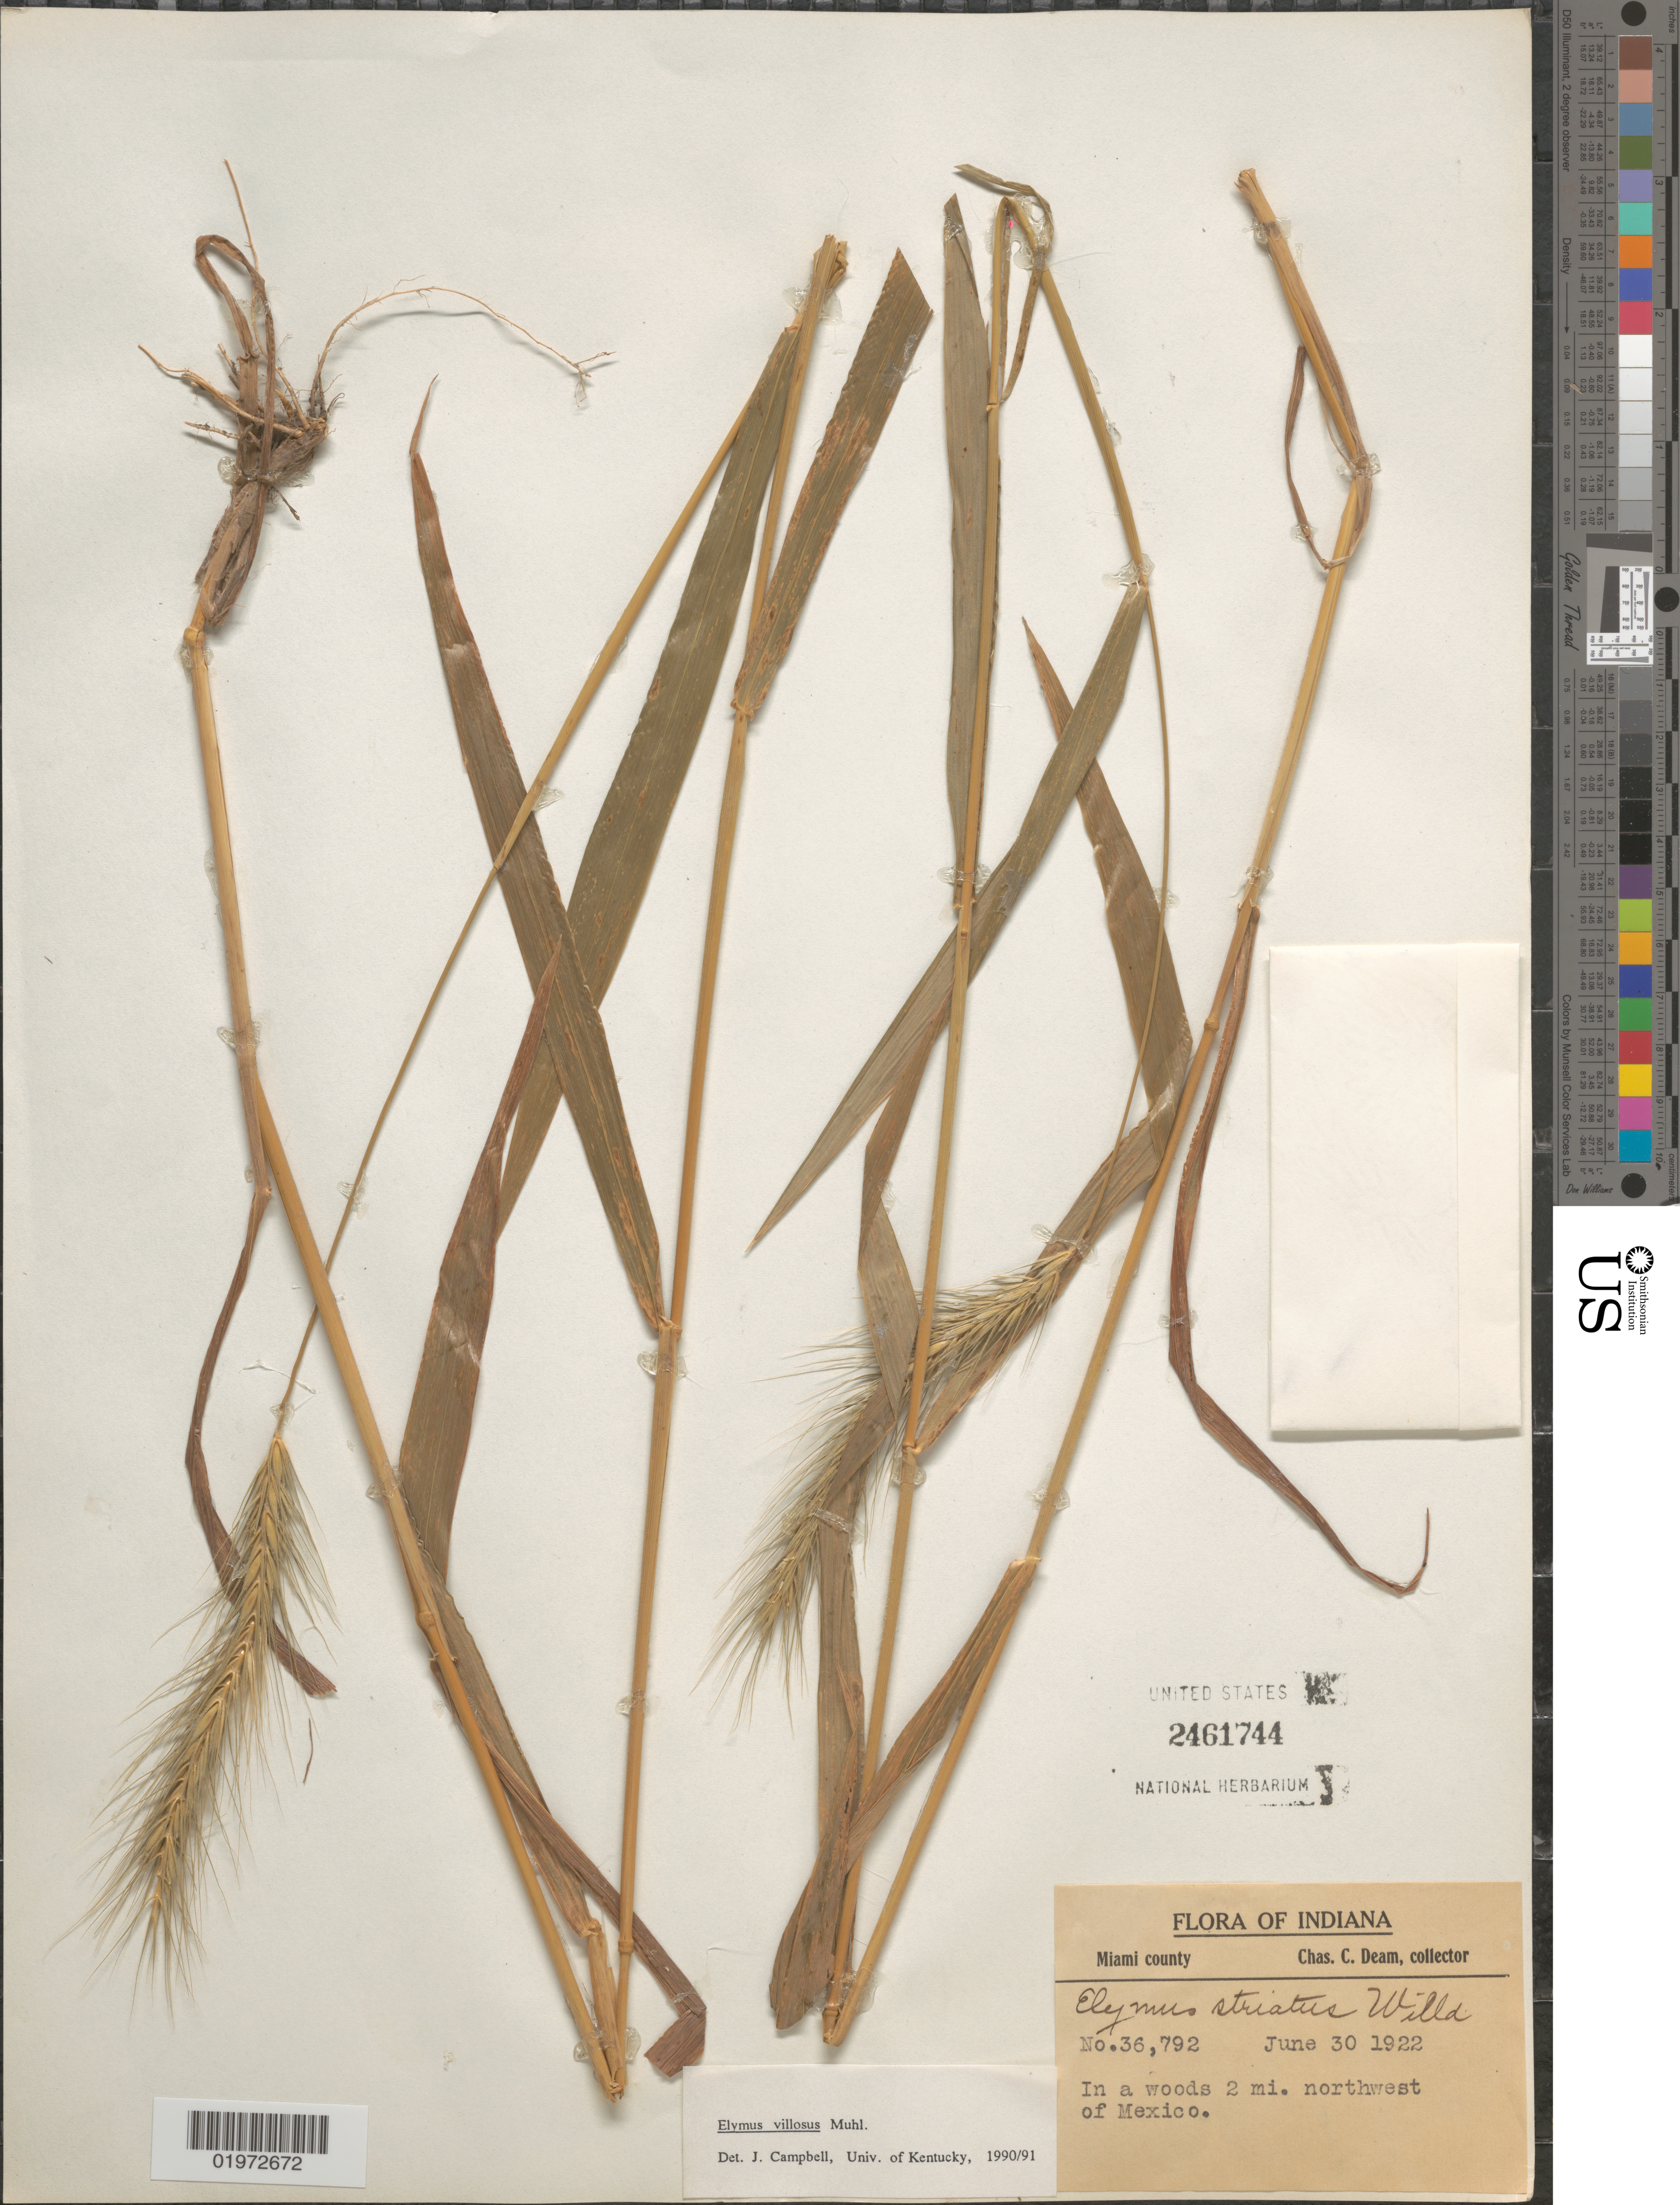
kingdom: Plantae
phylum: Tracheophyta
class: Liliopsida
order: Poales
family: Poaceae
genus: Elymus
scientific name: Elymus villosus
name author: Muhl. ex Willd.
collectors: C. C. Deam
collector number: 36792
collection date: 1922-06-30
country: United States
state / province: Indiana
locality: Miami county. In a woods 2 mi. northwest of Mexico.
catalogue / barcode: US 2461744